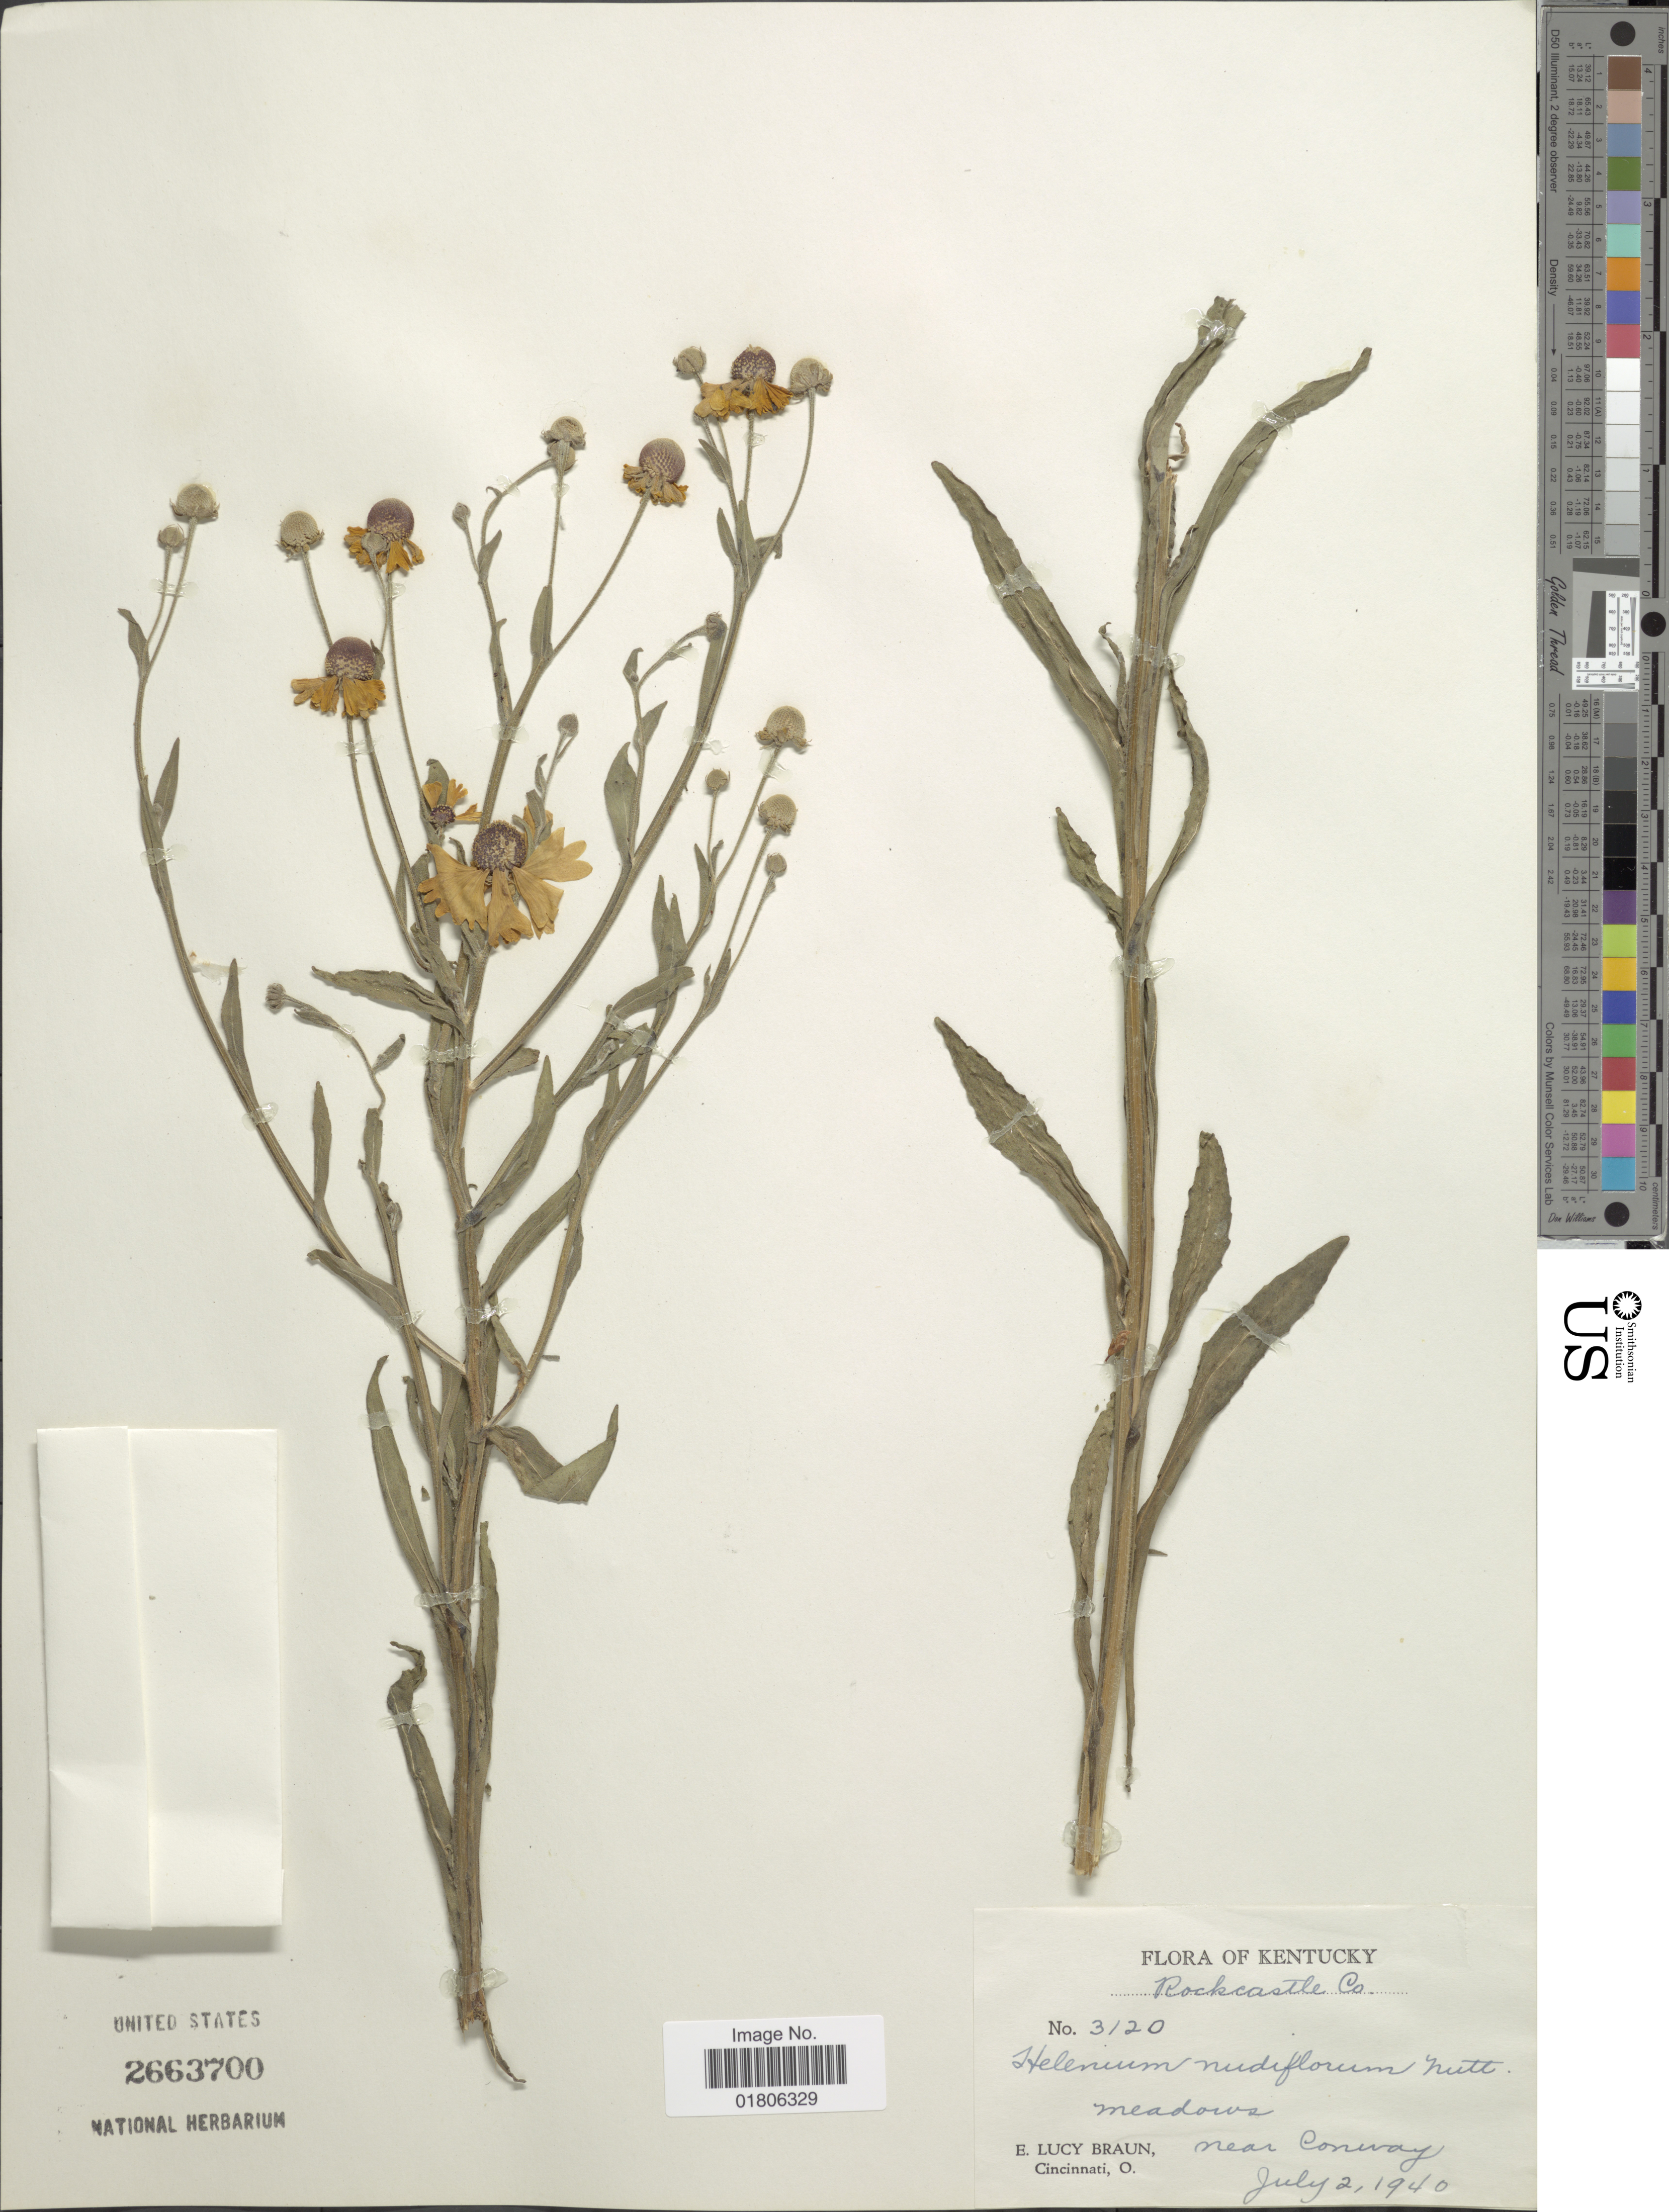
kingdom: Plantae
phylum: Tracheophyta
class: Magnoliopsida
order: Asterales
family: Asteraceae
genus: Helenium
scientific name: Helenium flexuosum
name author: Raf.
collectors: A. E. Radford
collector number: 3120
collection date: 1940-07-02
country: United States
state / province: Kentucky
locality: Near Conway. Rockcastle Co.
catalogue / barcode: US 2663700